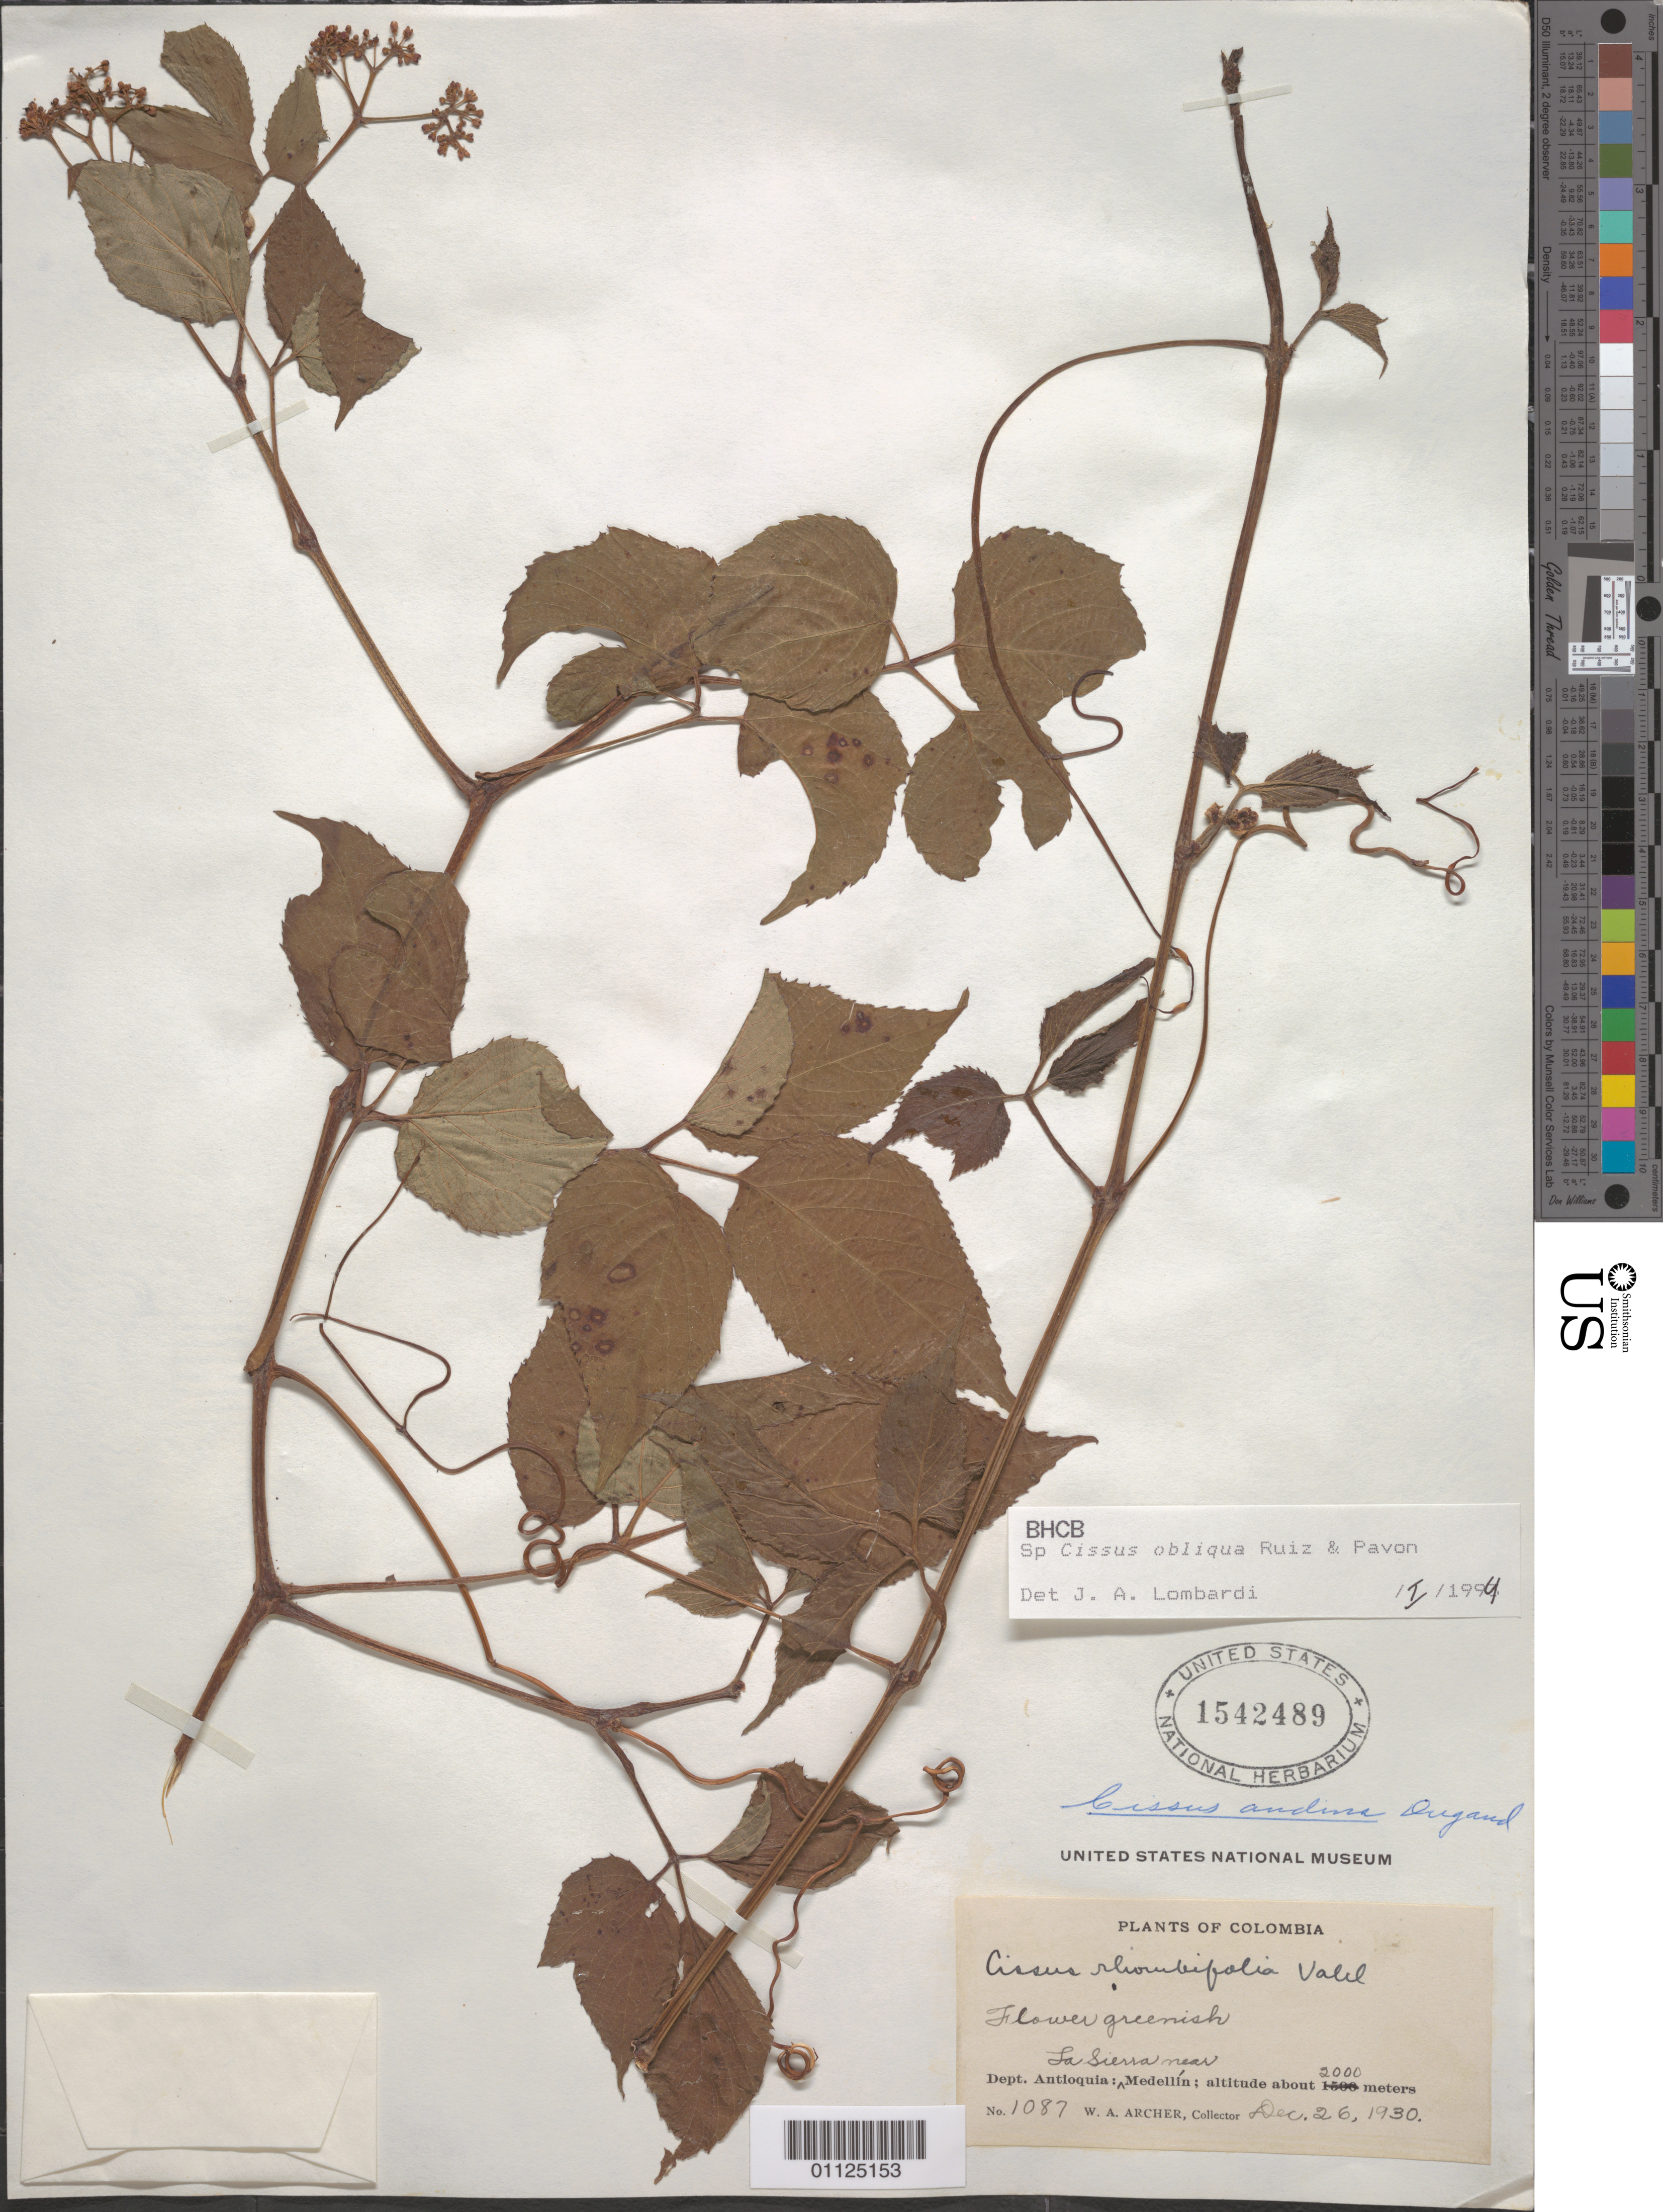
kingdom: Plantae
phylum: Tracheophyta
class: Magnoliopsida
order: Vitales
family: Vitaceae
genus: Cissus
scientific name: Cissus obliqua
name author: Ruiz & Pav.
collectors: W. A. Archer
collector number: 1087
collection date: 1930-12-26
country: Colombia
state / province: Antioquia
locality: Medellin.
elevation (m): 2000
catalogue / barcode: US 1542489